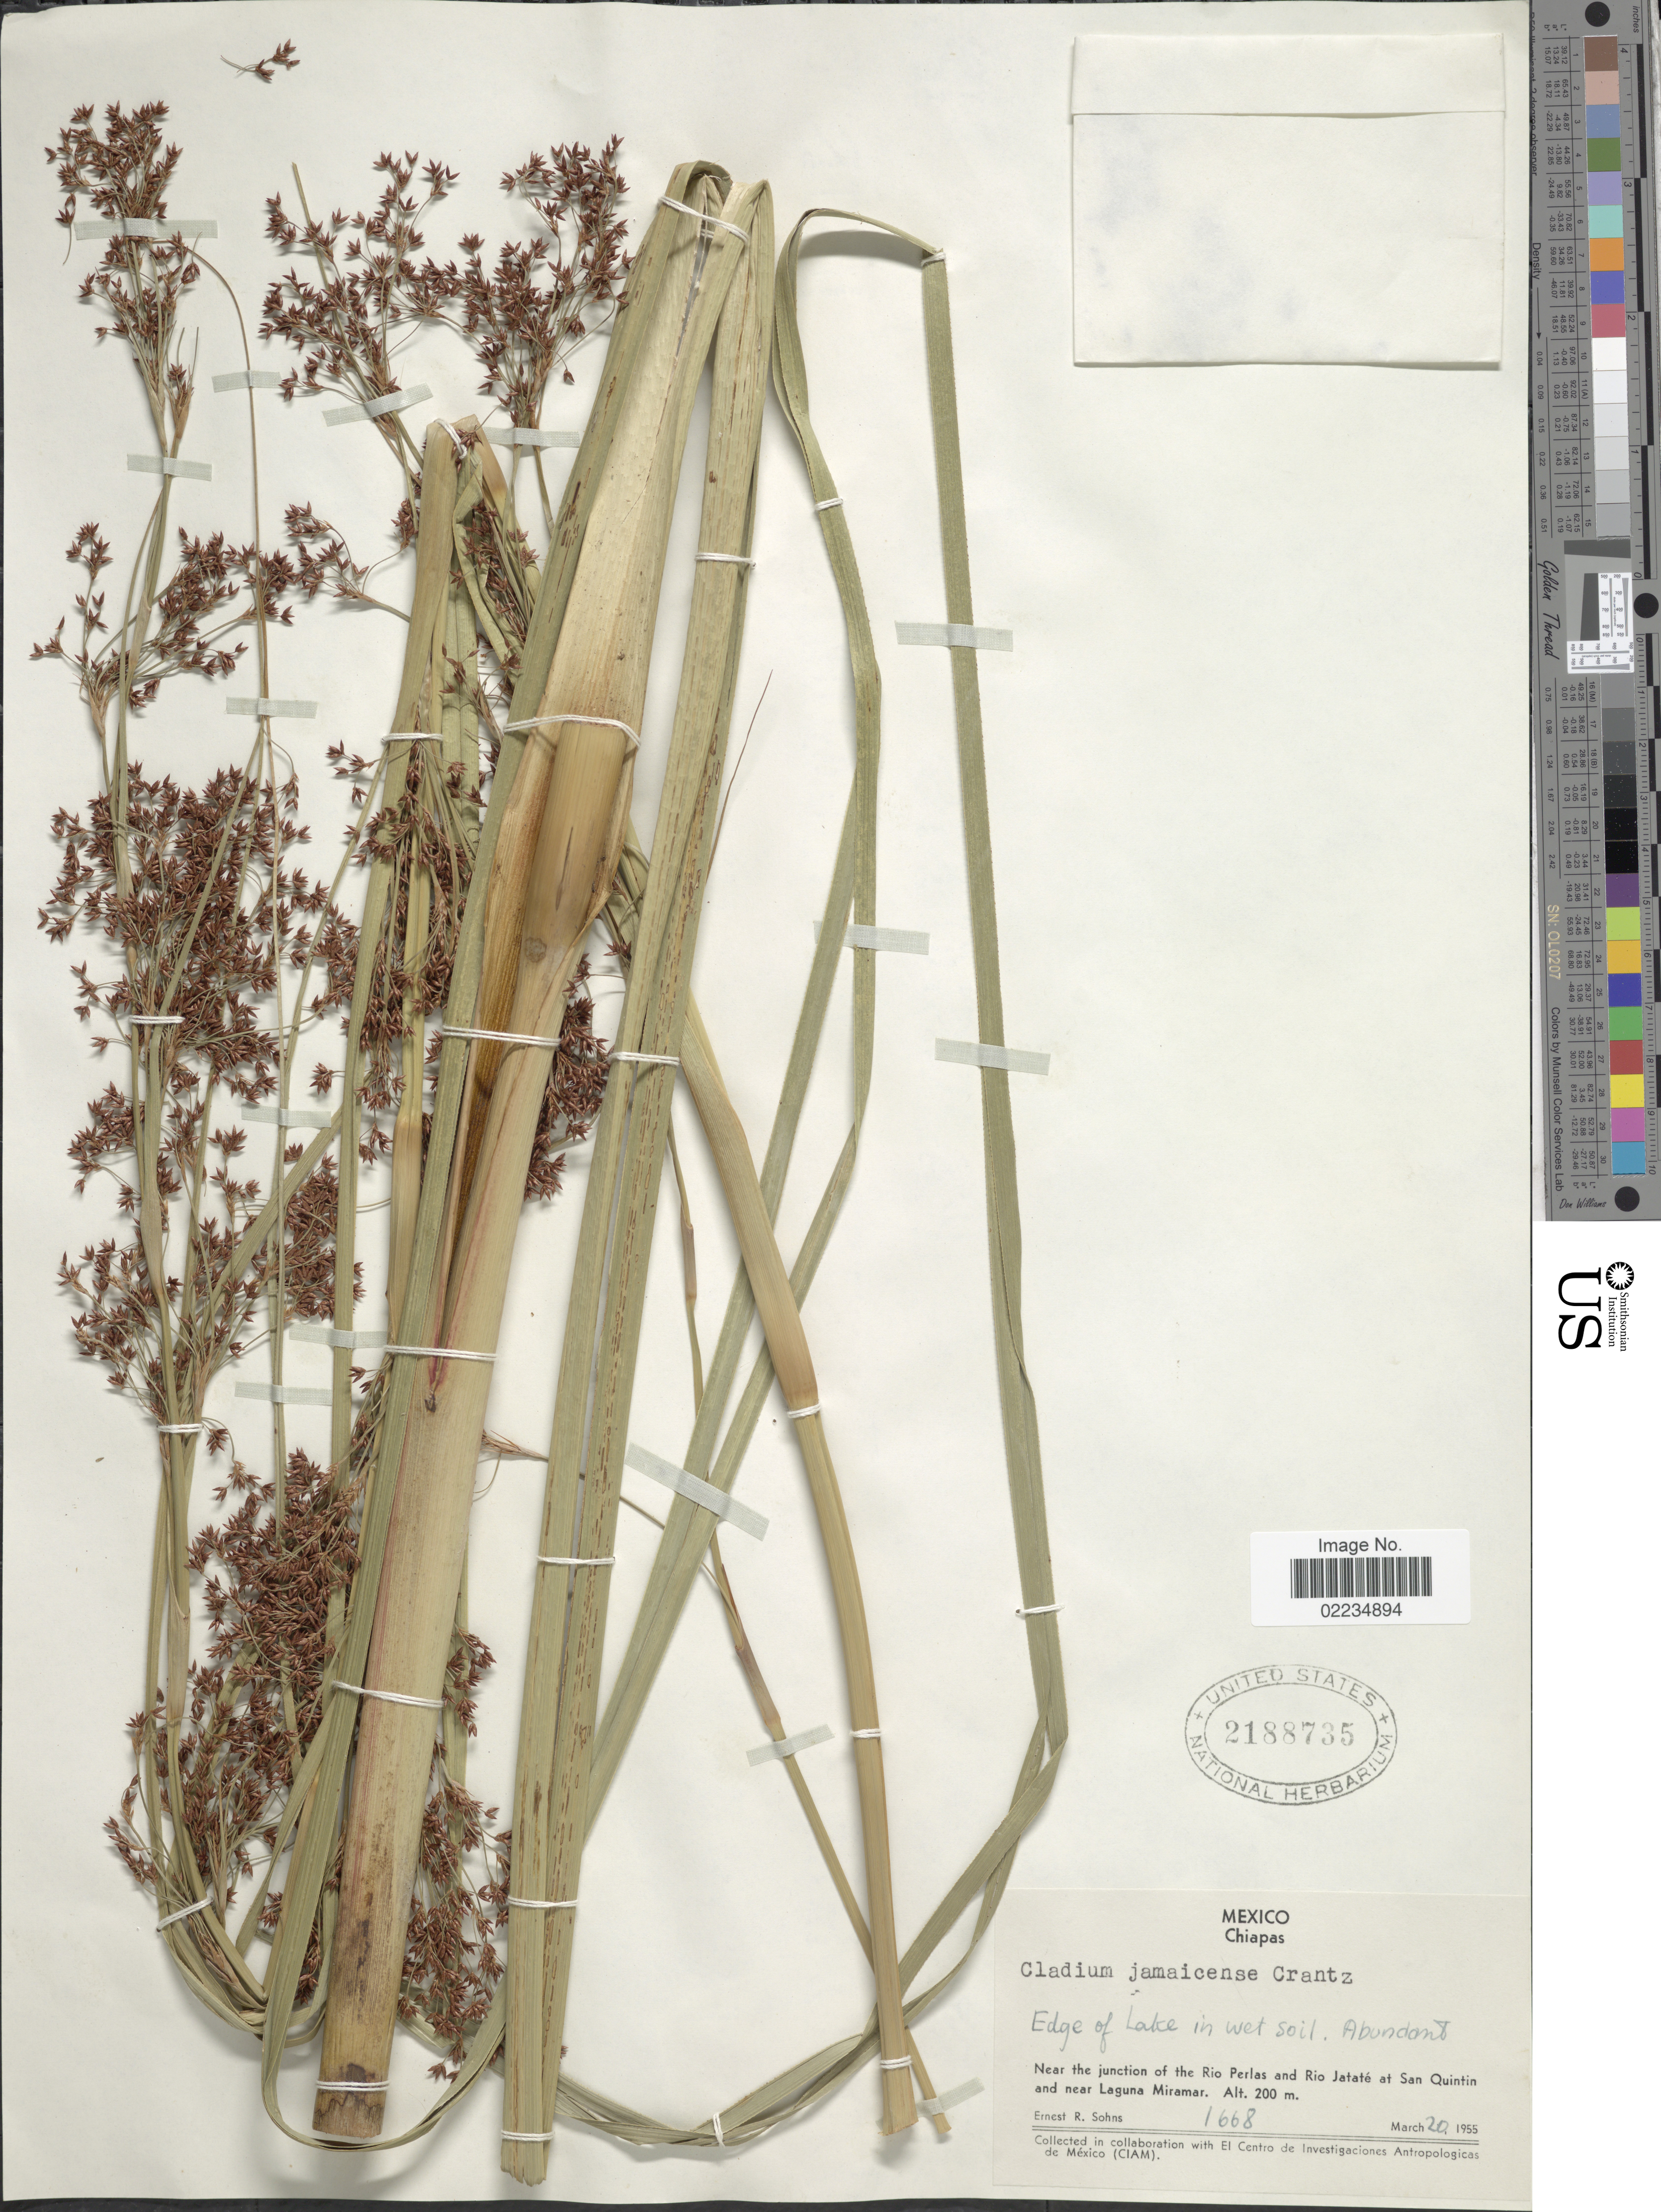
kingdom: Plantae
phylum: Tracheophyta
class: Liliopsida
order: Poales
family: Cyperaceae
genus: Cladium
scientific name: Cladium jamaicense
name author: Crantz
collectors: E. R. Sohns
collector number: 1668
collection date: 1955-03-20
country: Mexico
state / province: Chiapas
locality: Near the junction of the Rio Perlas and Rio Jatate at San Quintin and near Laguna Miramar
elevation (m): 200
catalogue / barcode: US 2188735